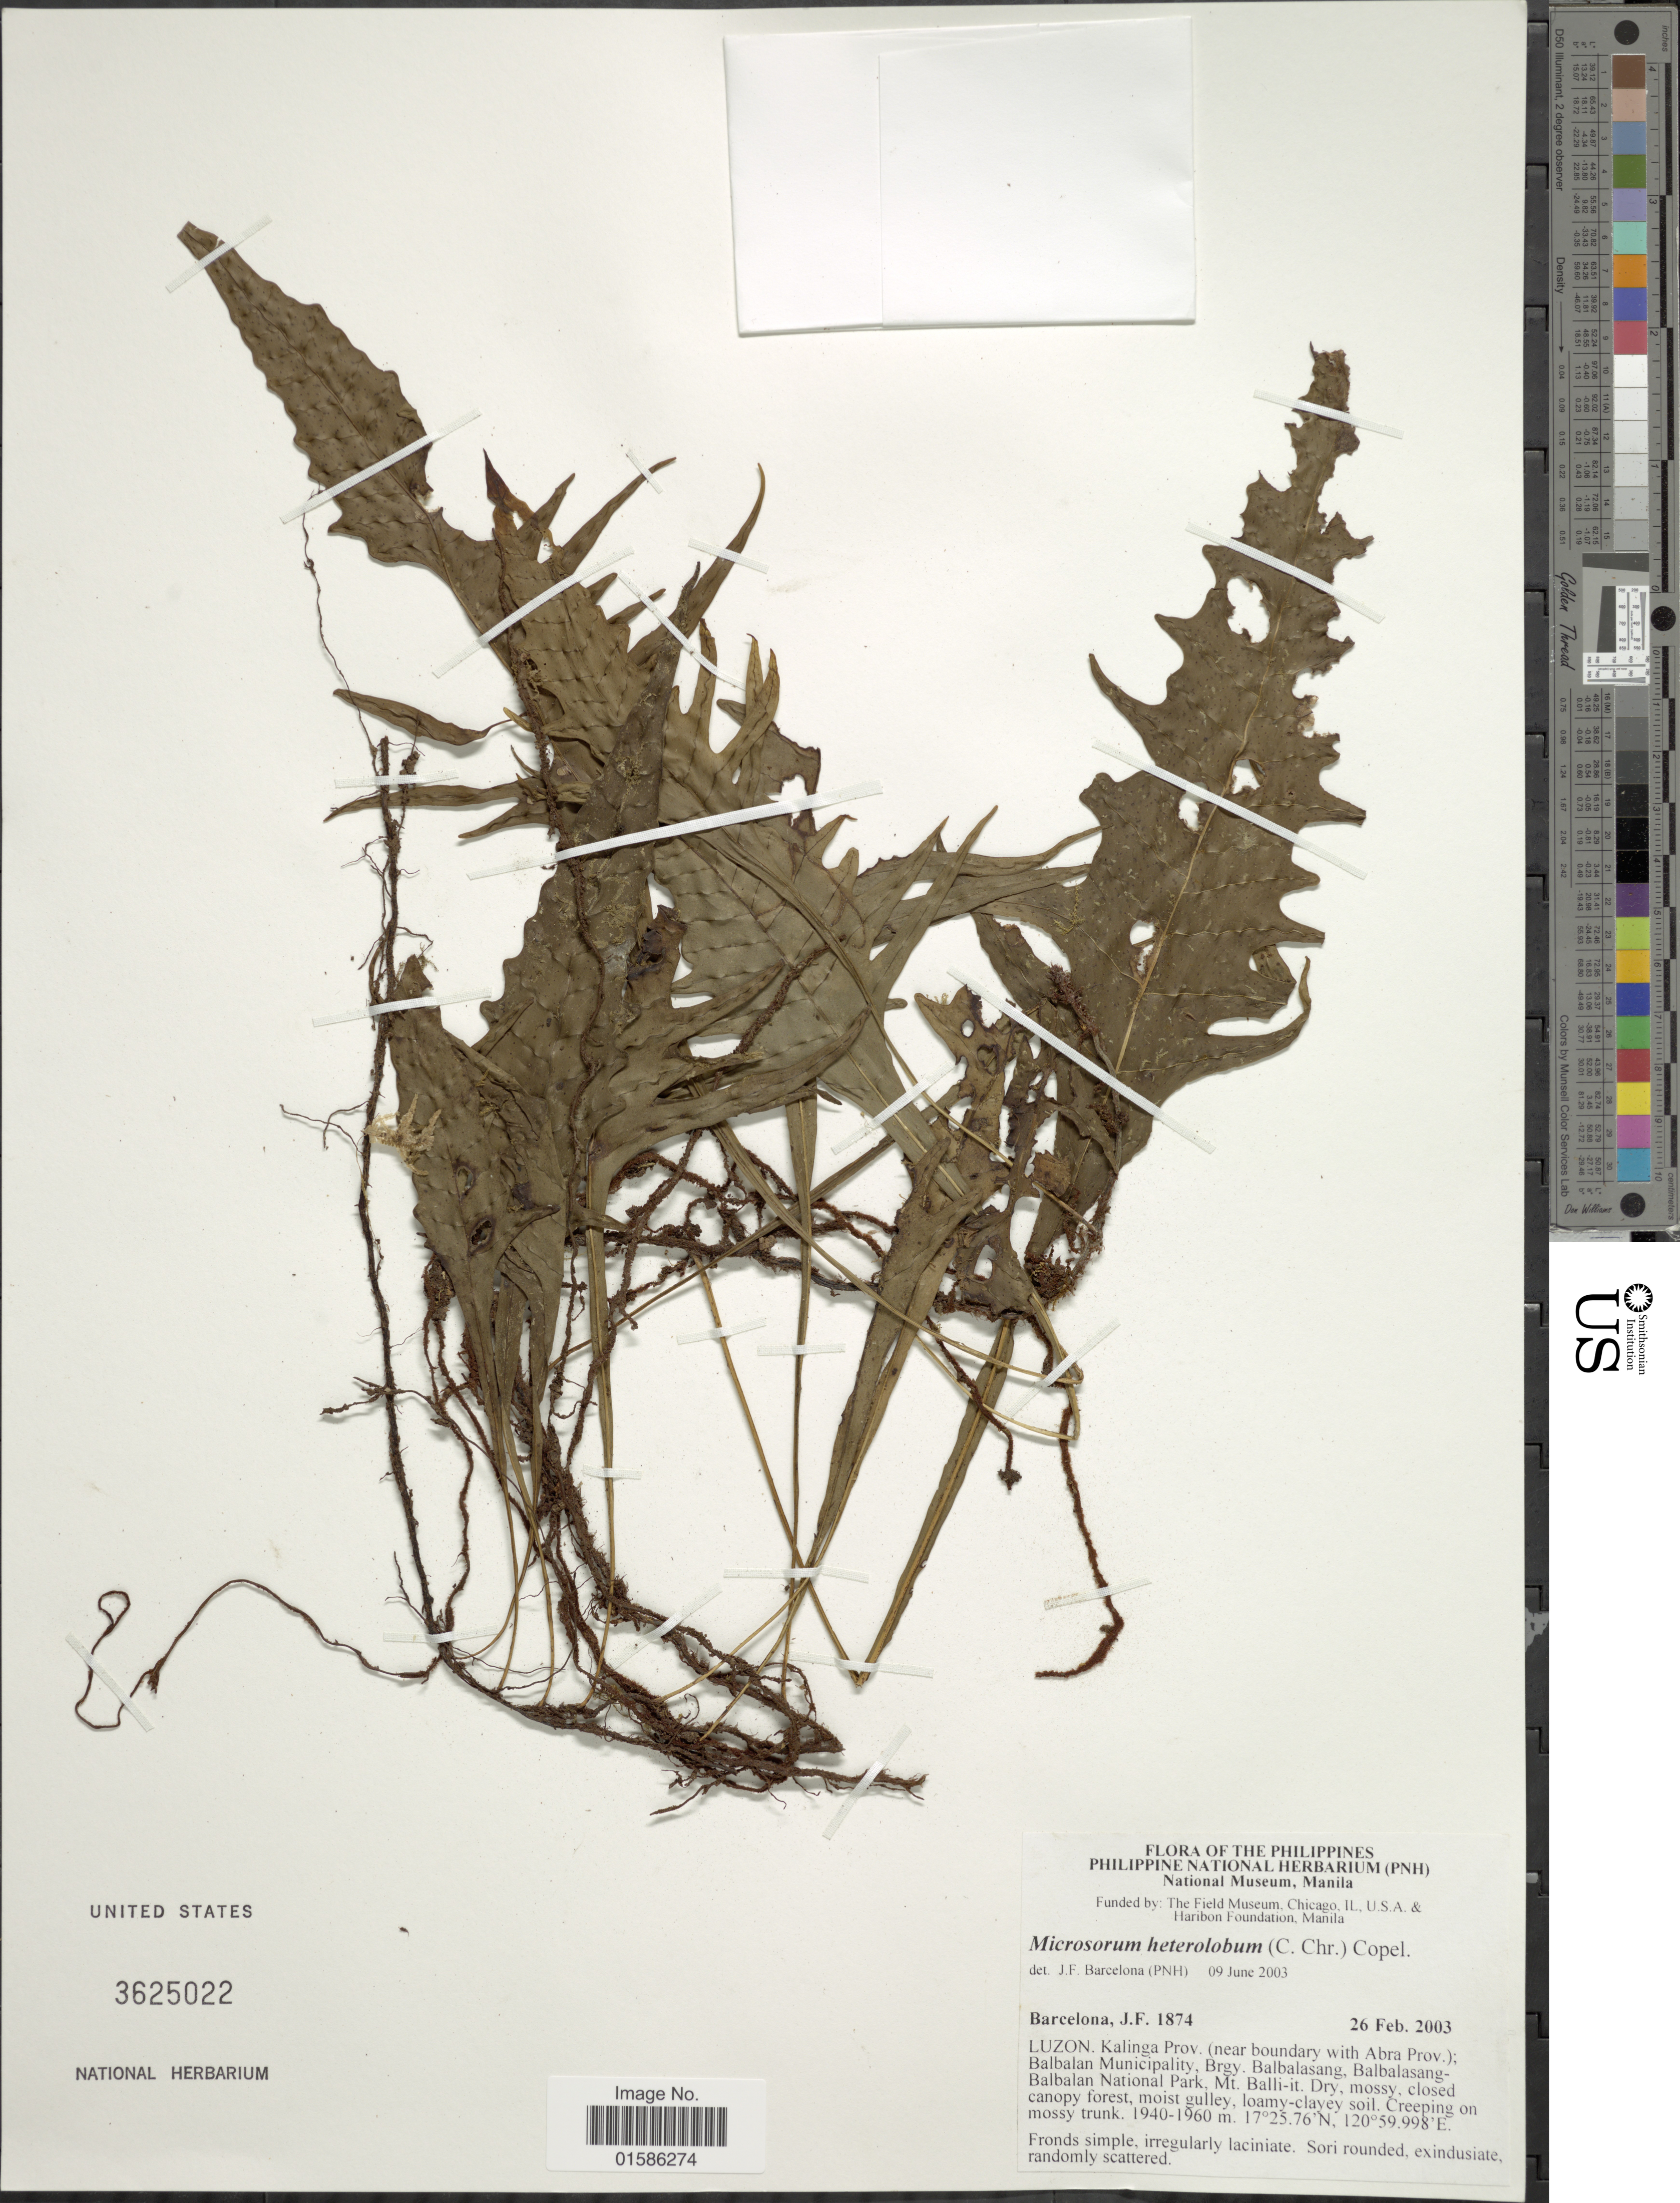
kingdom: Plantae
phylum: Tracheophyta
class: Polypodiopsida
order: Polypodiales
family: Polypodiaceae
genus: Microsorum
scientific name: Microsorum heterolobum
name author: (C. Chr.) Copel.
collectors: J. F. Barcelona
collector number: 1874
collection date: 2003-02-26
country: Philippines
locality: Luzon. Kalinga Prov. (near boundary with Abra Prov.); Balbalan Municipality, Brgy. Balbalasang, Balbalasang-Balbalan National Park, Mt Balli-it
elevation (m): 1940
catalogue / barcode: US 3625022